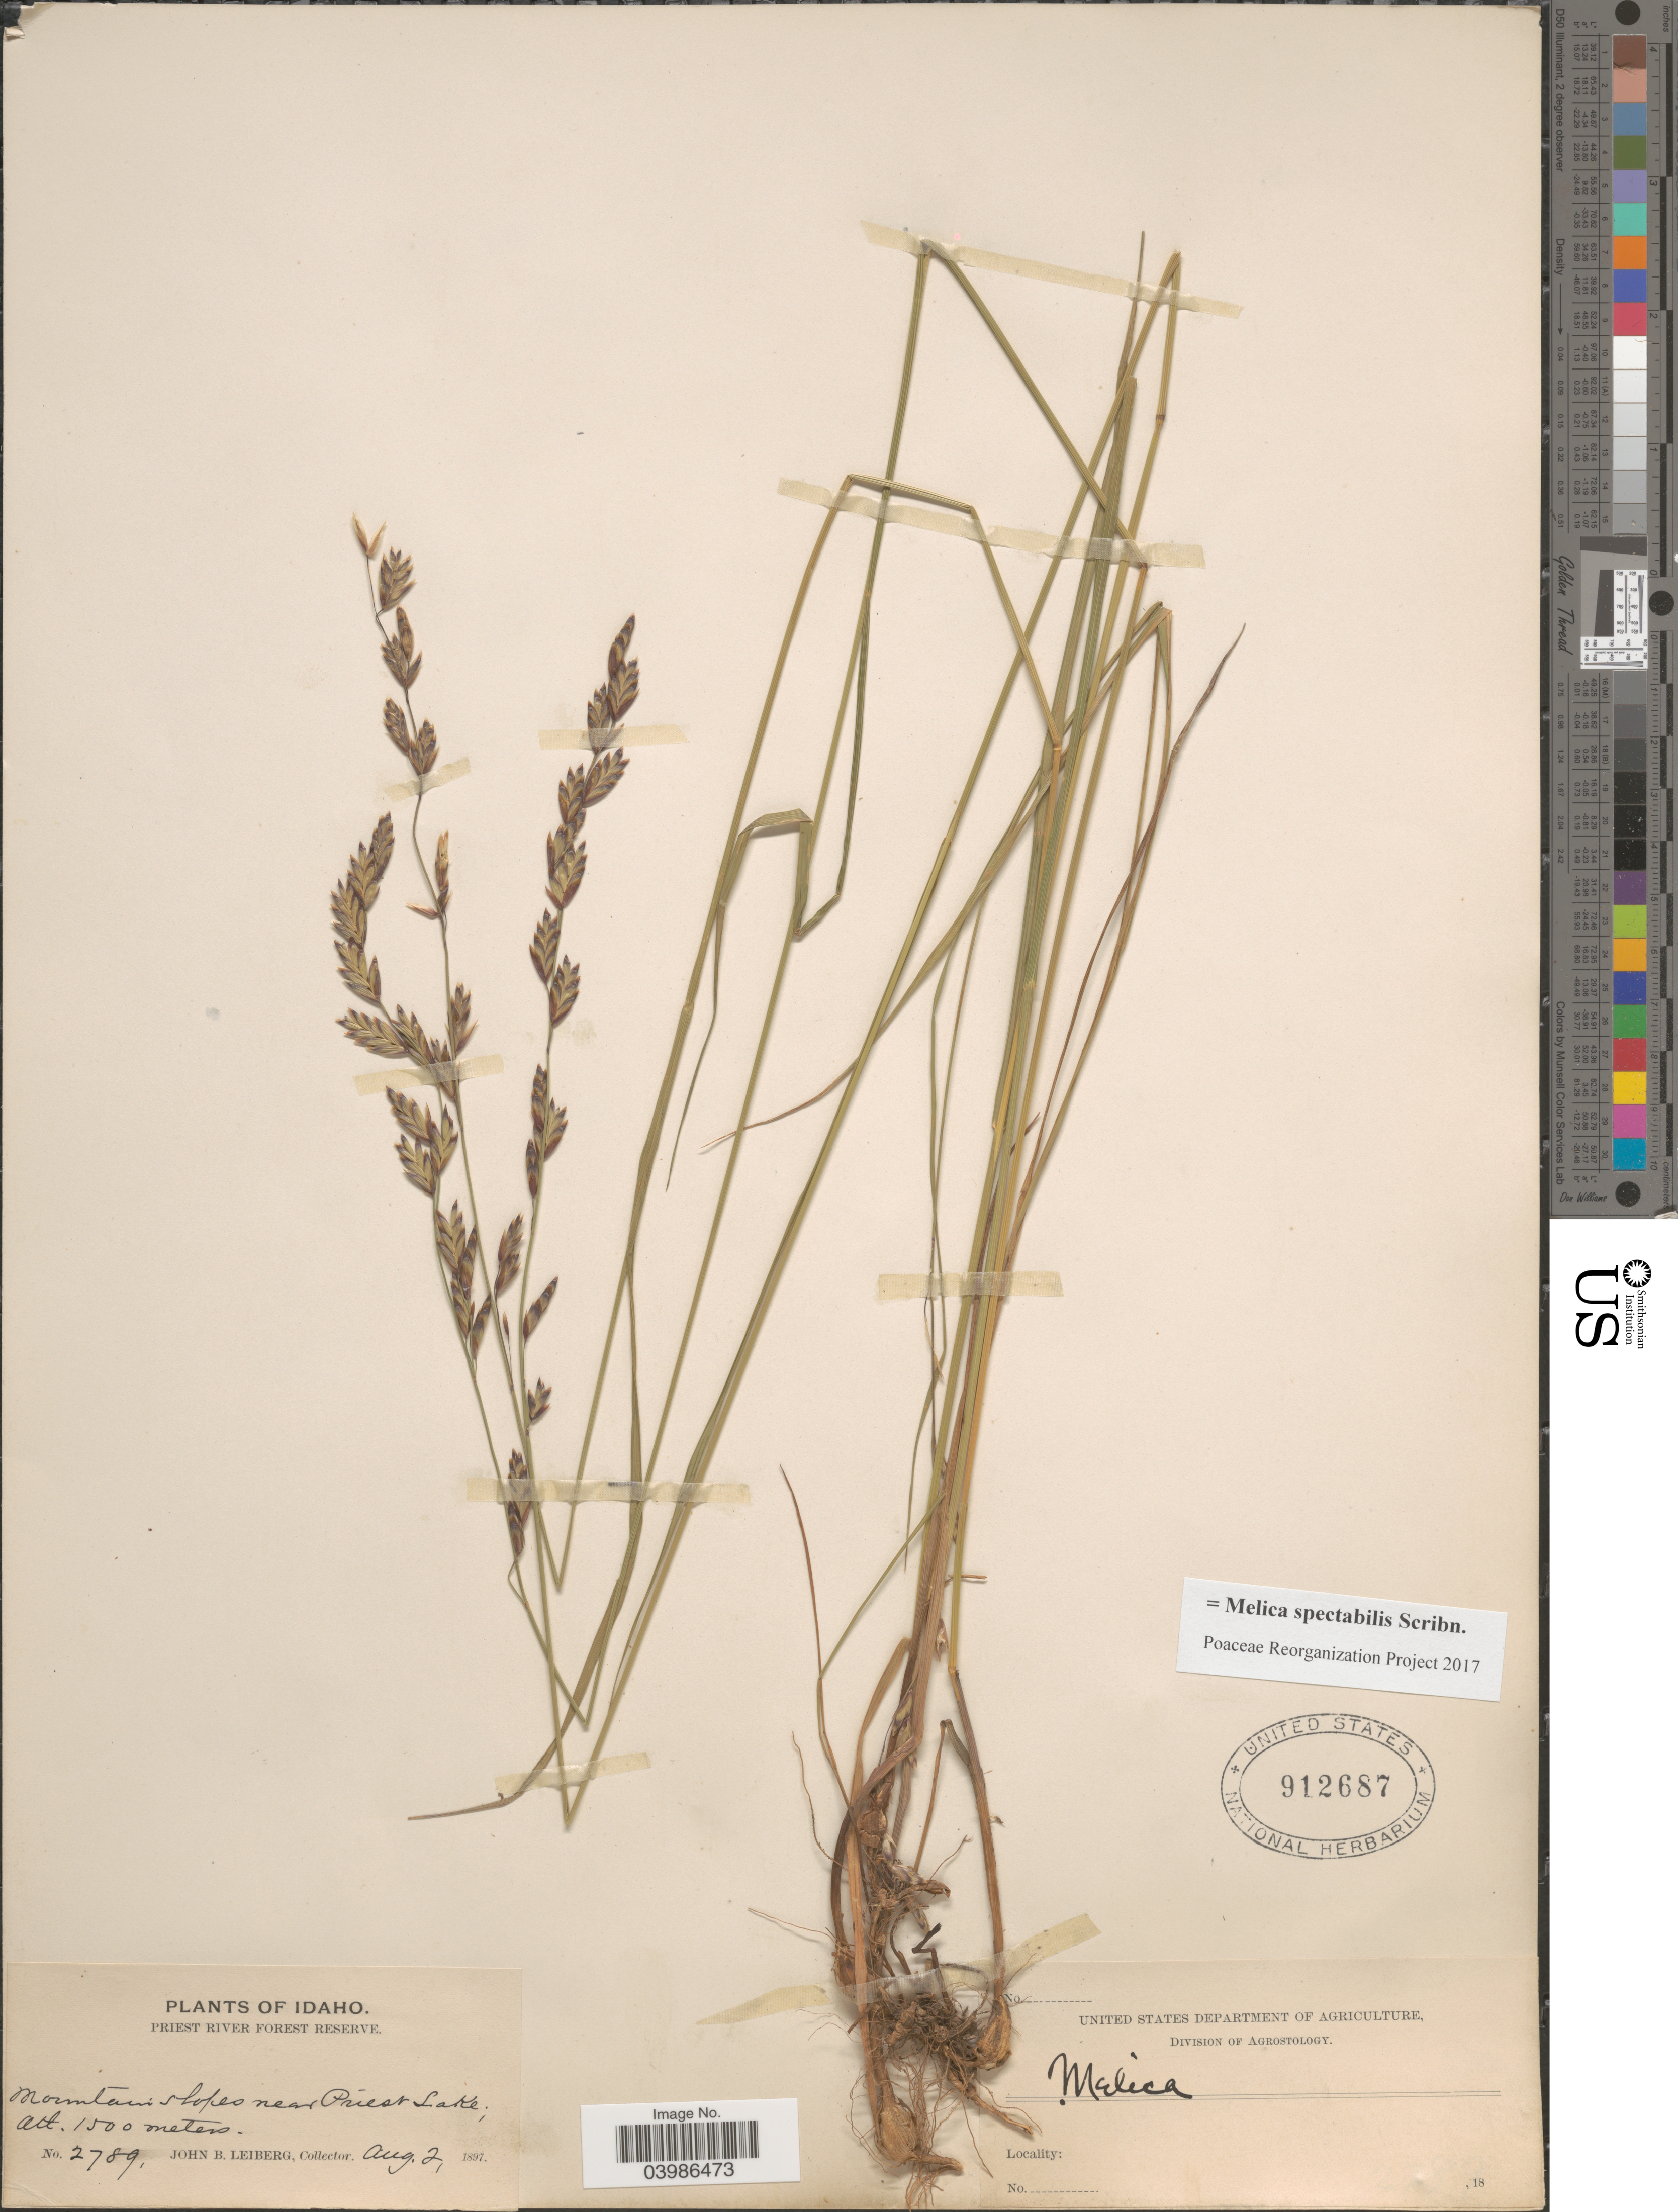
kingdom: Plantae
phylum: Tracheophyta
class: Liliopsida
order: Poales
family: Poaceae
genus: Melica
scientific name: Melica spectabilis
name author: Scribn.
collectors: J. B. Leiberg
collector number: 2789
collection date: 1897-08-02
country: United States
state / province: Idaho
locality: Priest River Forest Reserve. Mountain slopes near Priest Lake.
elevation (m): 1500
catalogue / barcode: US 912687